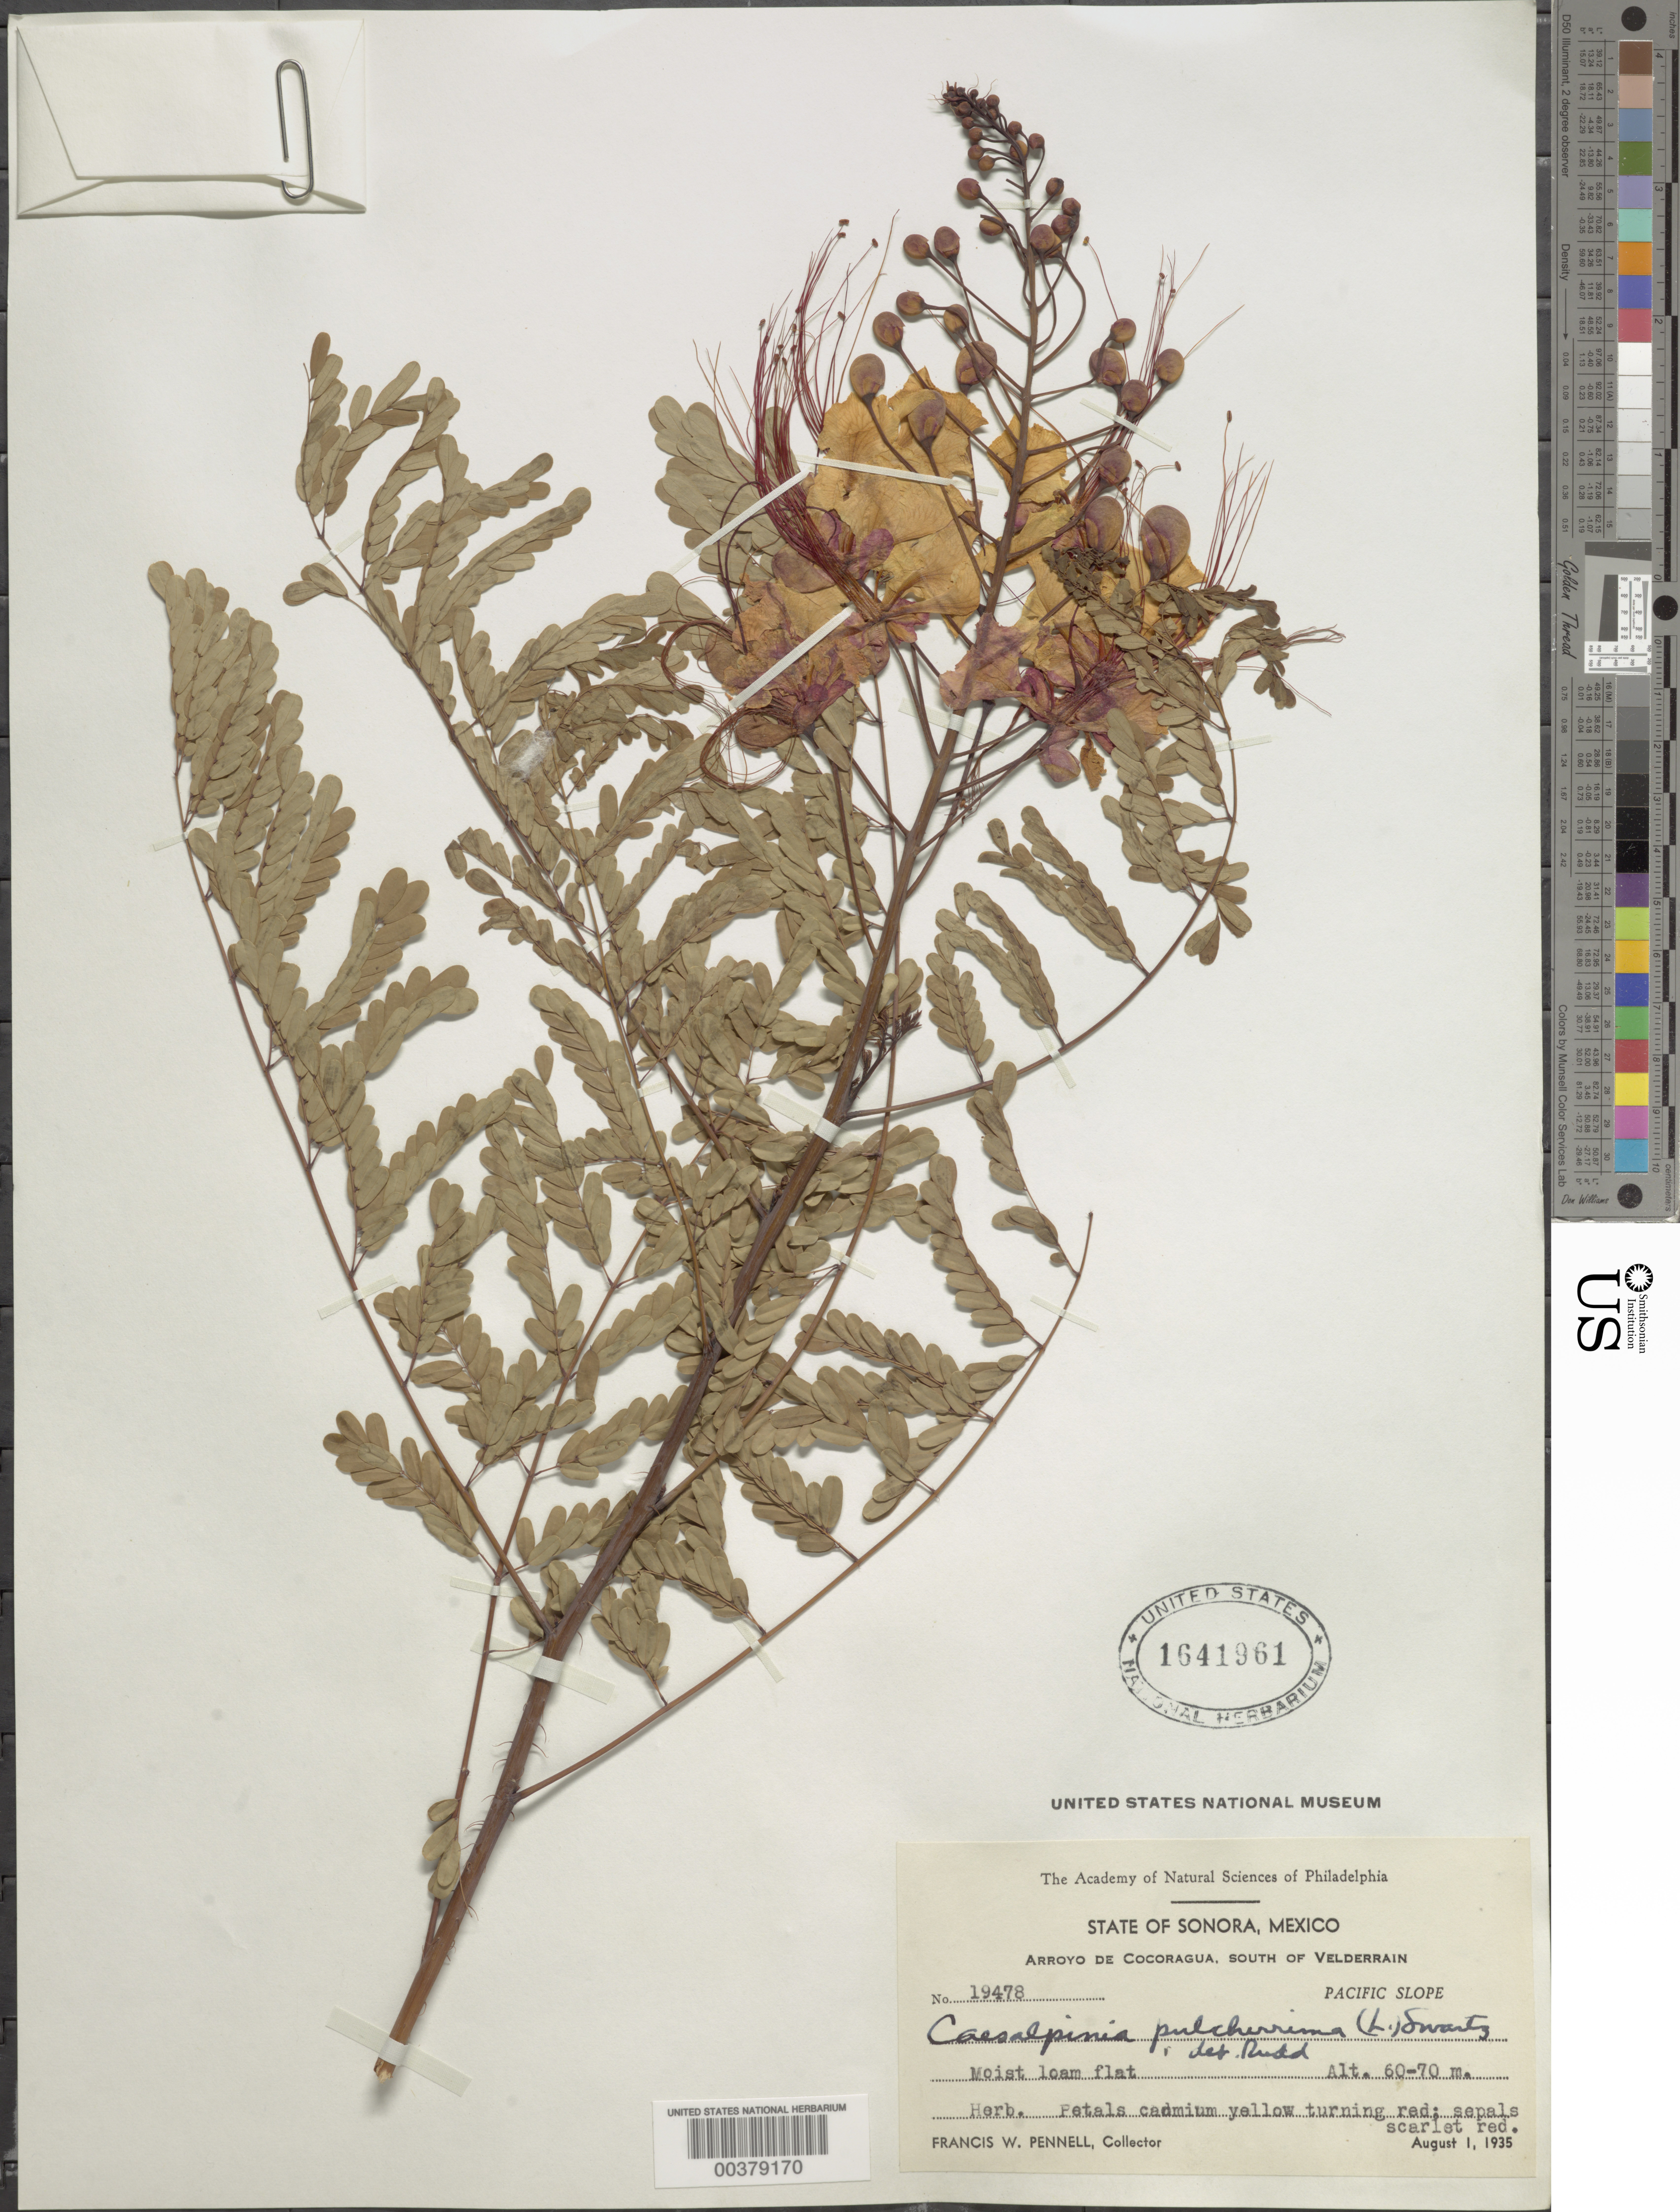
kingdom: Plantae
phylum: Tracheophyta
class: Magnoliopsida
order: Fabales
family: Fabaceae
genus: Caesalpinia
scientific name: Caesalpinia pulcherrima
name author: (L.) Sw.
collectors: F. W. Pennell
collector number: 19478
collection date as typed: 01 Aug 1935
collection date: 1935-08-01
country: Mexico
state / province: Sonora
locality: Arroyo de Cocoragua, S of Velderrain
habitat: Moist loam flat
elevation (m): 60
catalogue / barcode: US 1641961